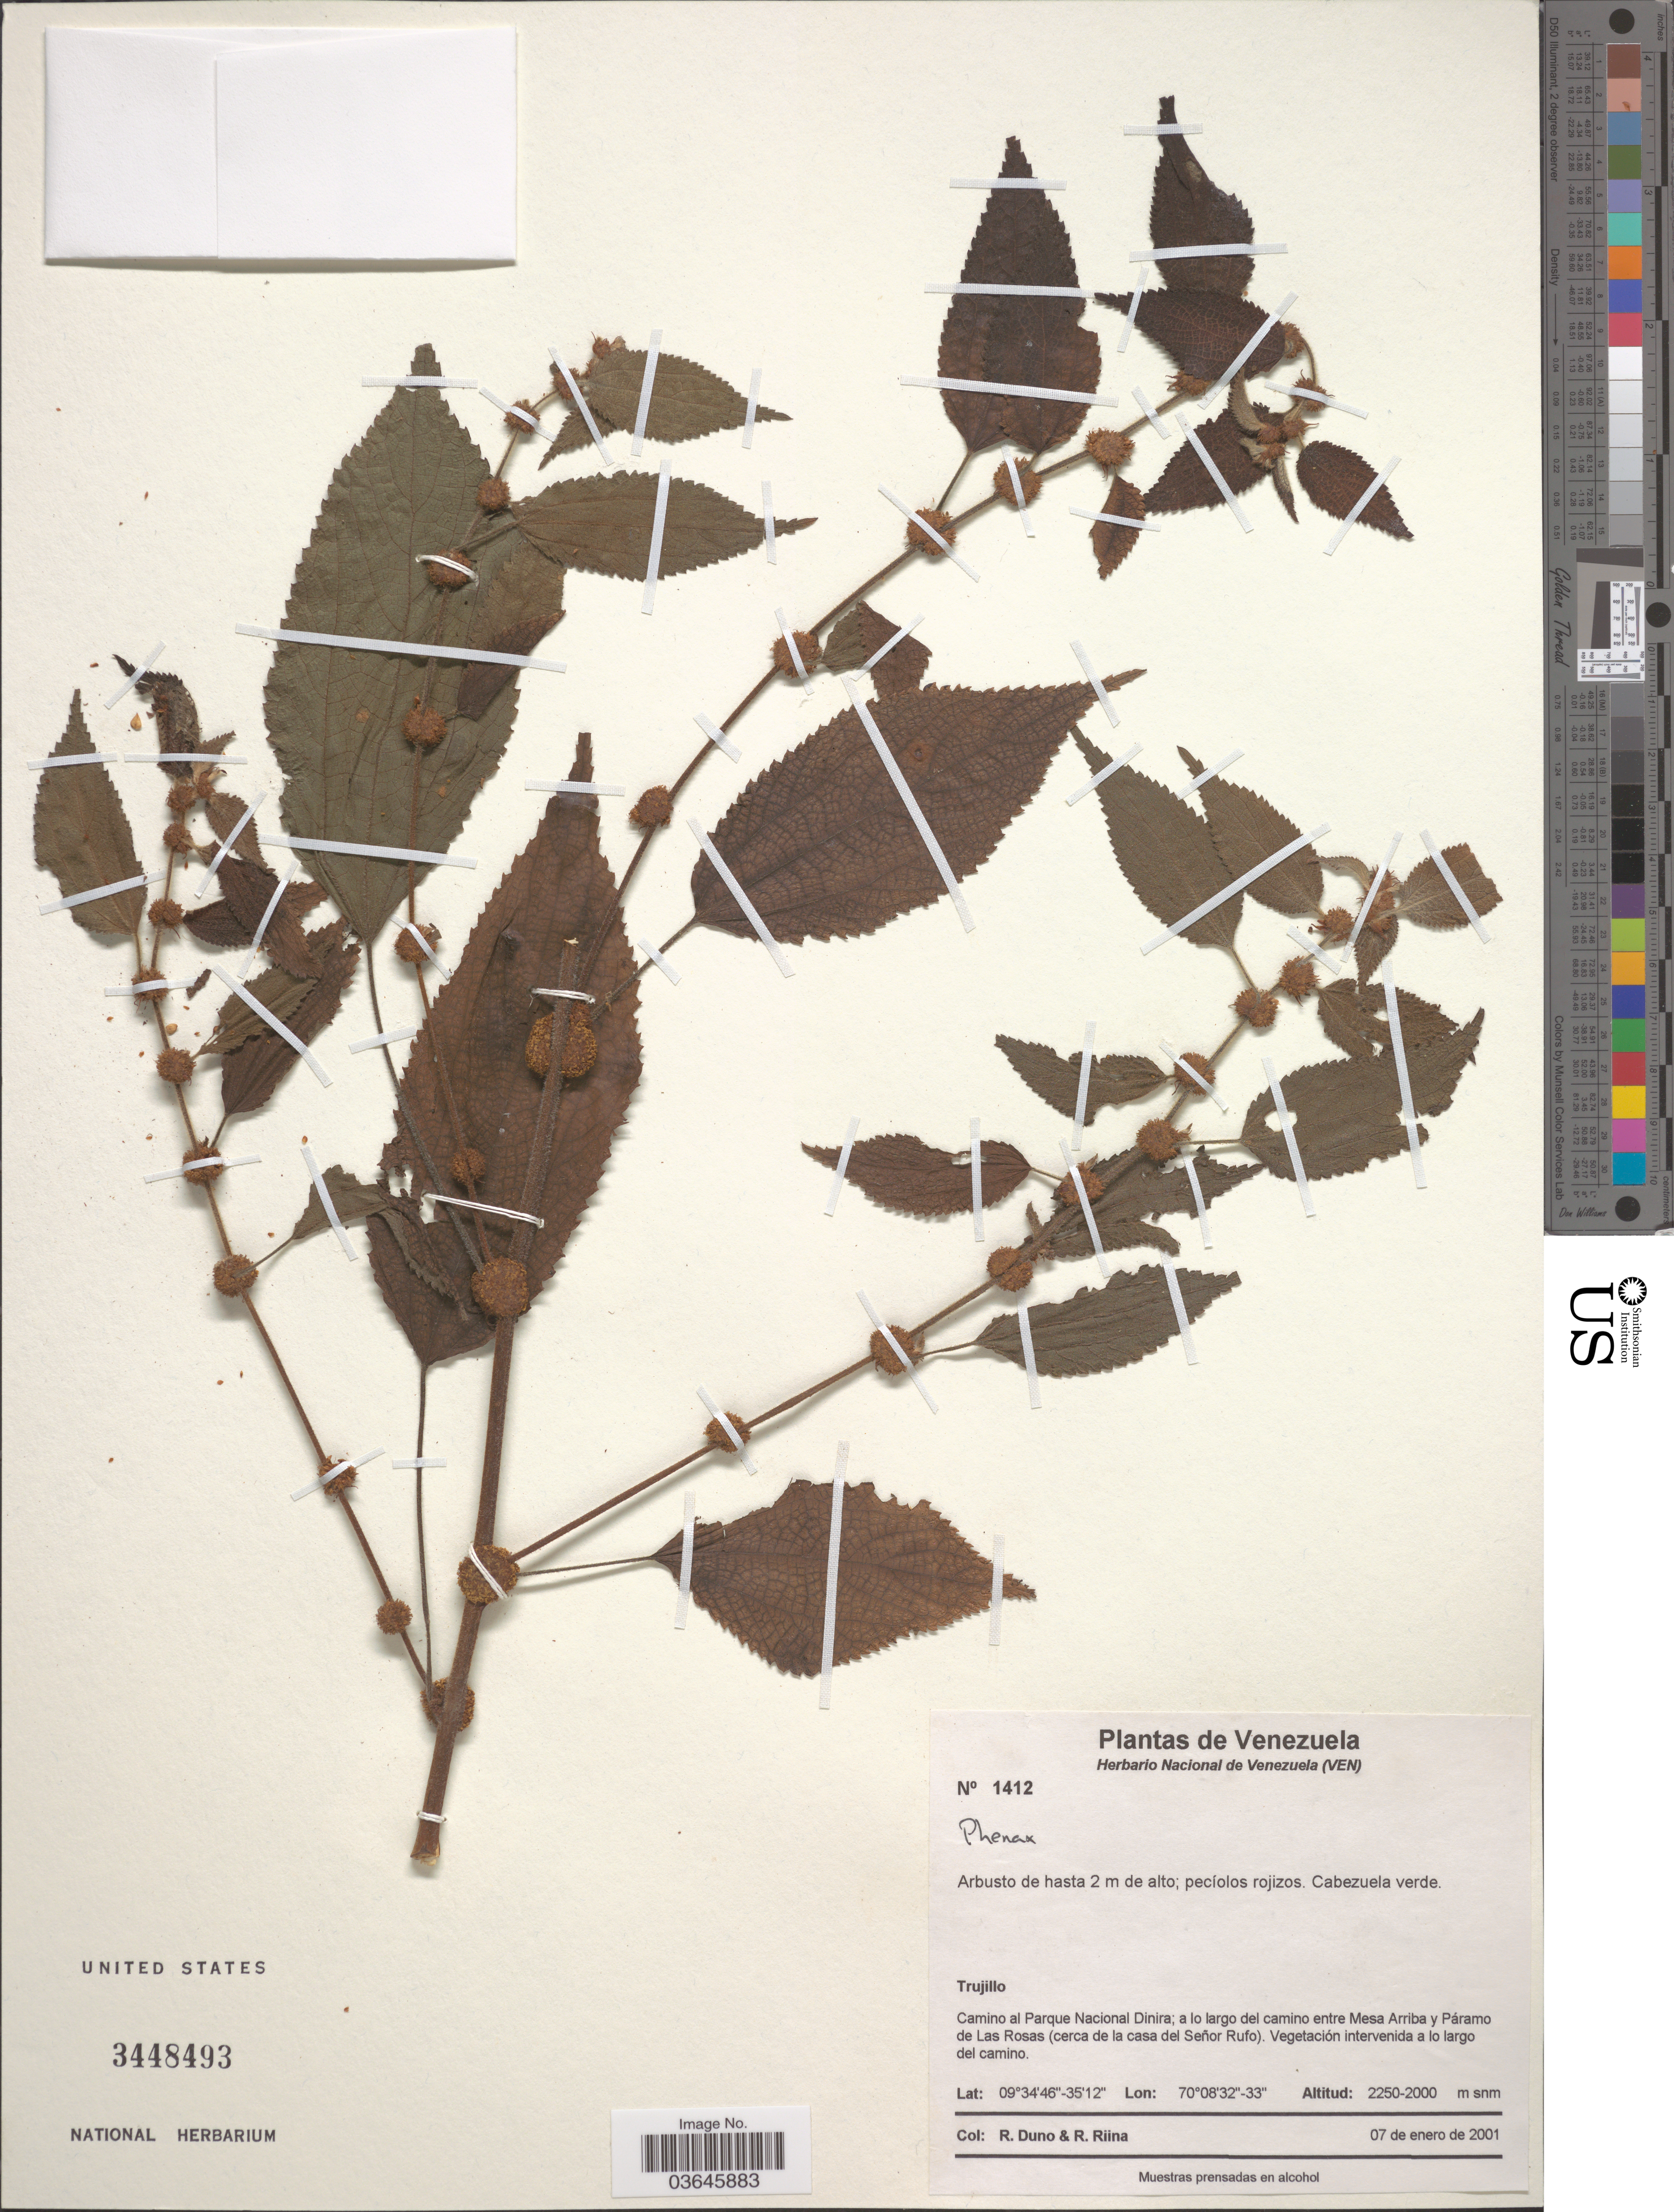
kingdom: Plantae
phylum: Tracheophyta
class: Magnoliopsida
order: Rosales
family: Urticaceae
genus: Phenax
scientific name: Phenax sp.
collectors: R. Duno & R. Riina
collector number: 1412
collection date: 2001-01-07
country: Venezuela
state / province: Trujillo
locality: Camino al Parque Nacional Dinira; a lo largo del camino entre Mesa Arriba y Páramo de Las Rosas (cerca de la casa del Señor Rufo).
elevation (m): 2000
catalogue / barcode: US 3448493